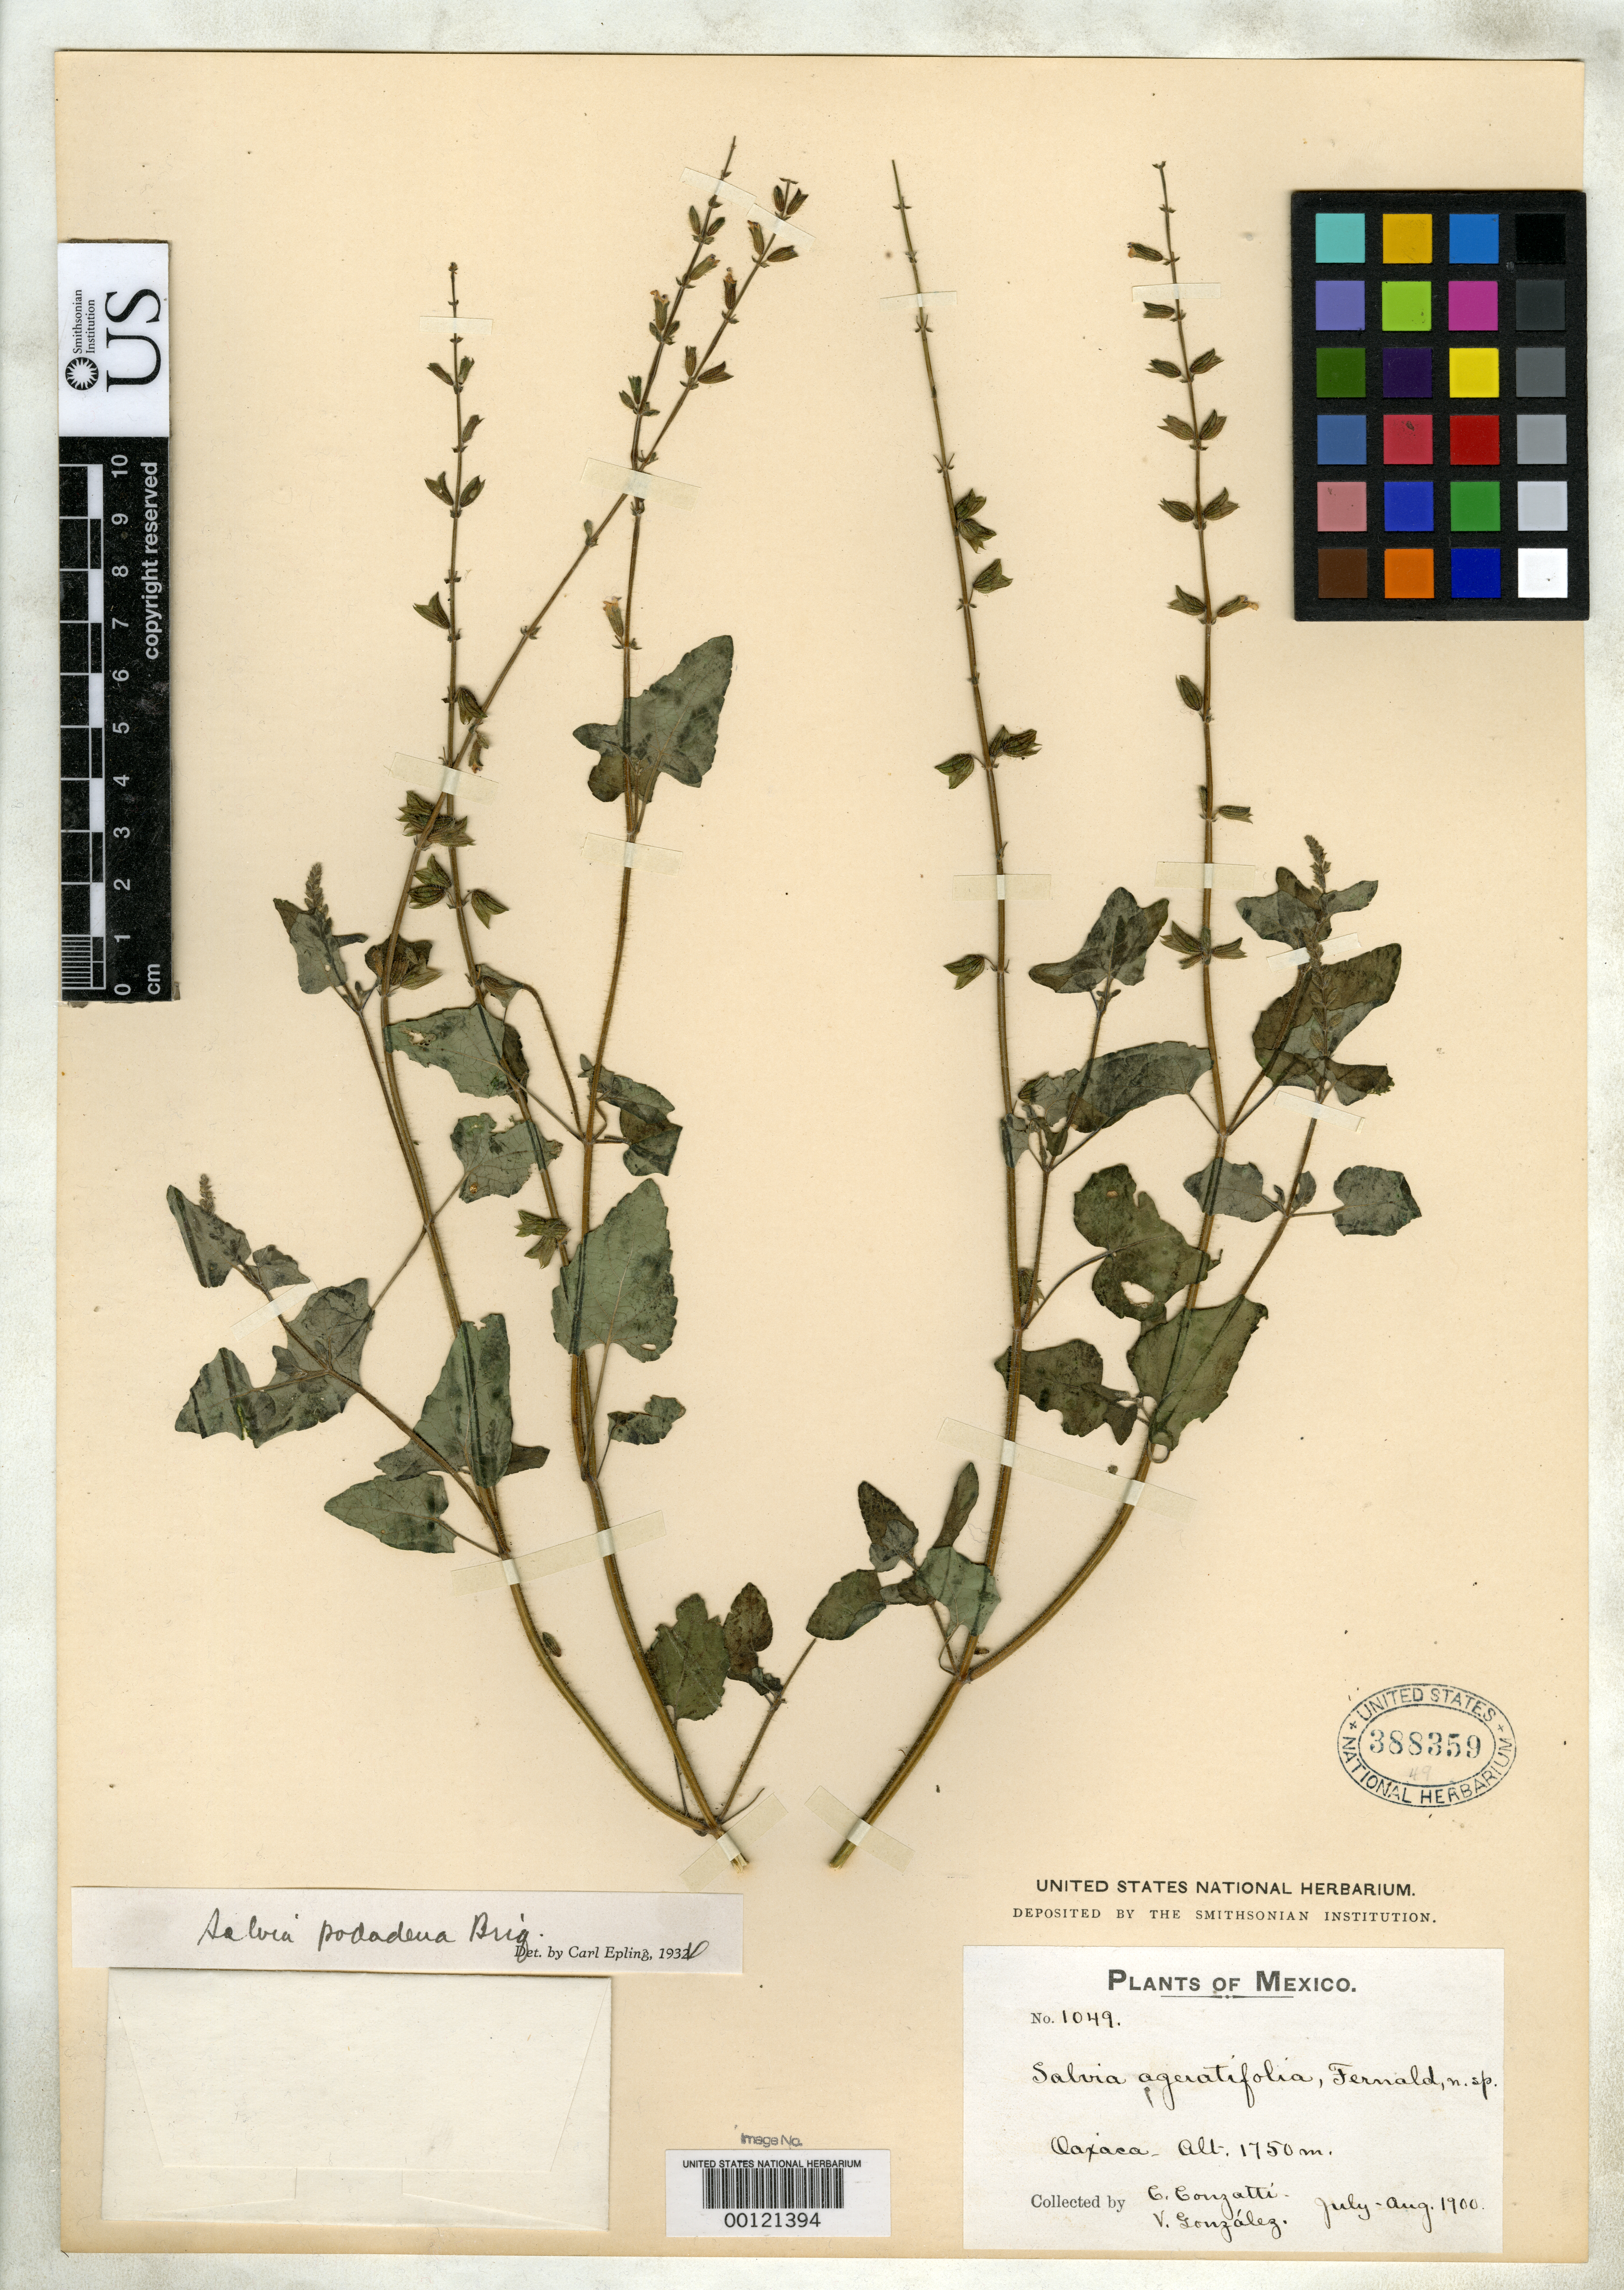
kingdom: Plantae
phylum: Tracheophyta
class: Magnoliopsida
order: Lamiales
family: Lamiaceae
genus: Salvia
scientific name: Salvia ageratifolia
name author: Fernald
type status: Isotype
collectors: C. Conzatti & V. Gonzalez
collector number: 1049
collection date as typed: Jul 1900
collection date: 1900-07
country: Mexico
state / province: Oaxaca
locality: Oaxaca.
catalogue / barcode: US 388359